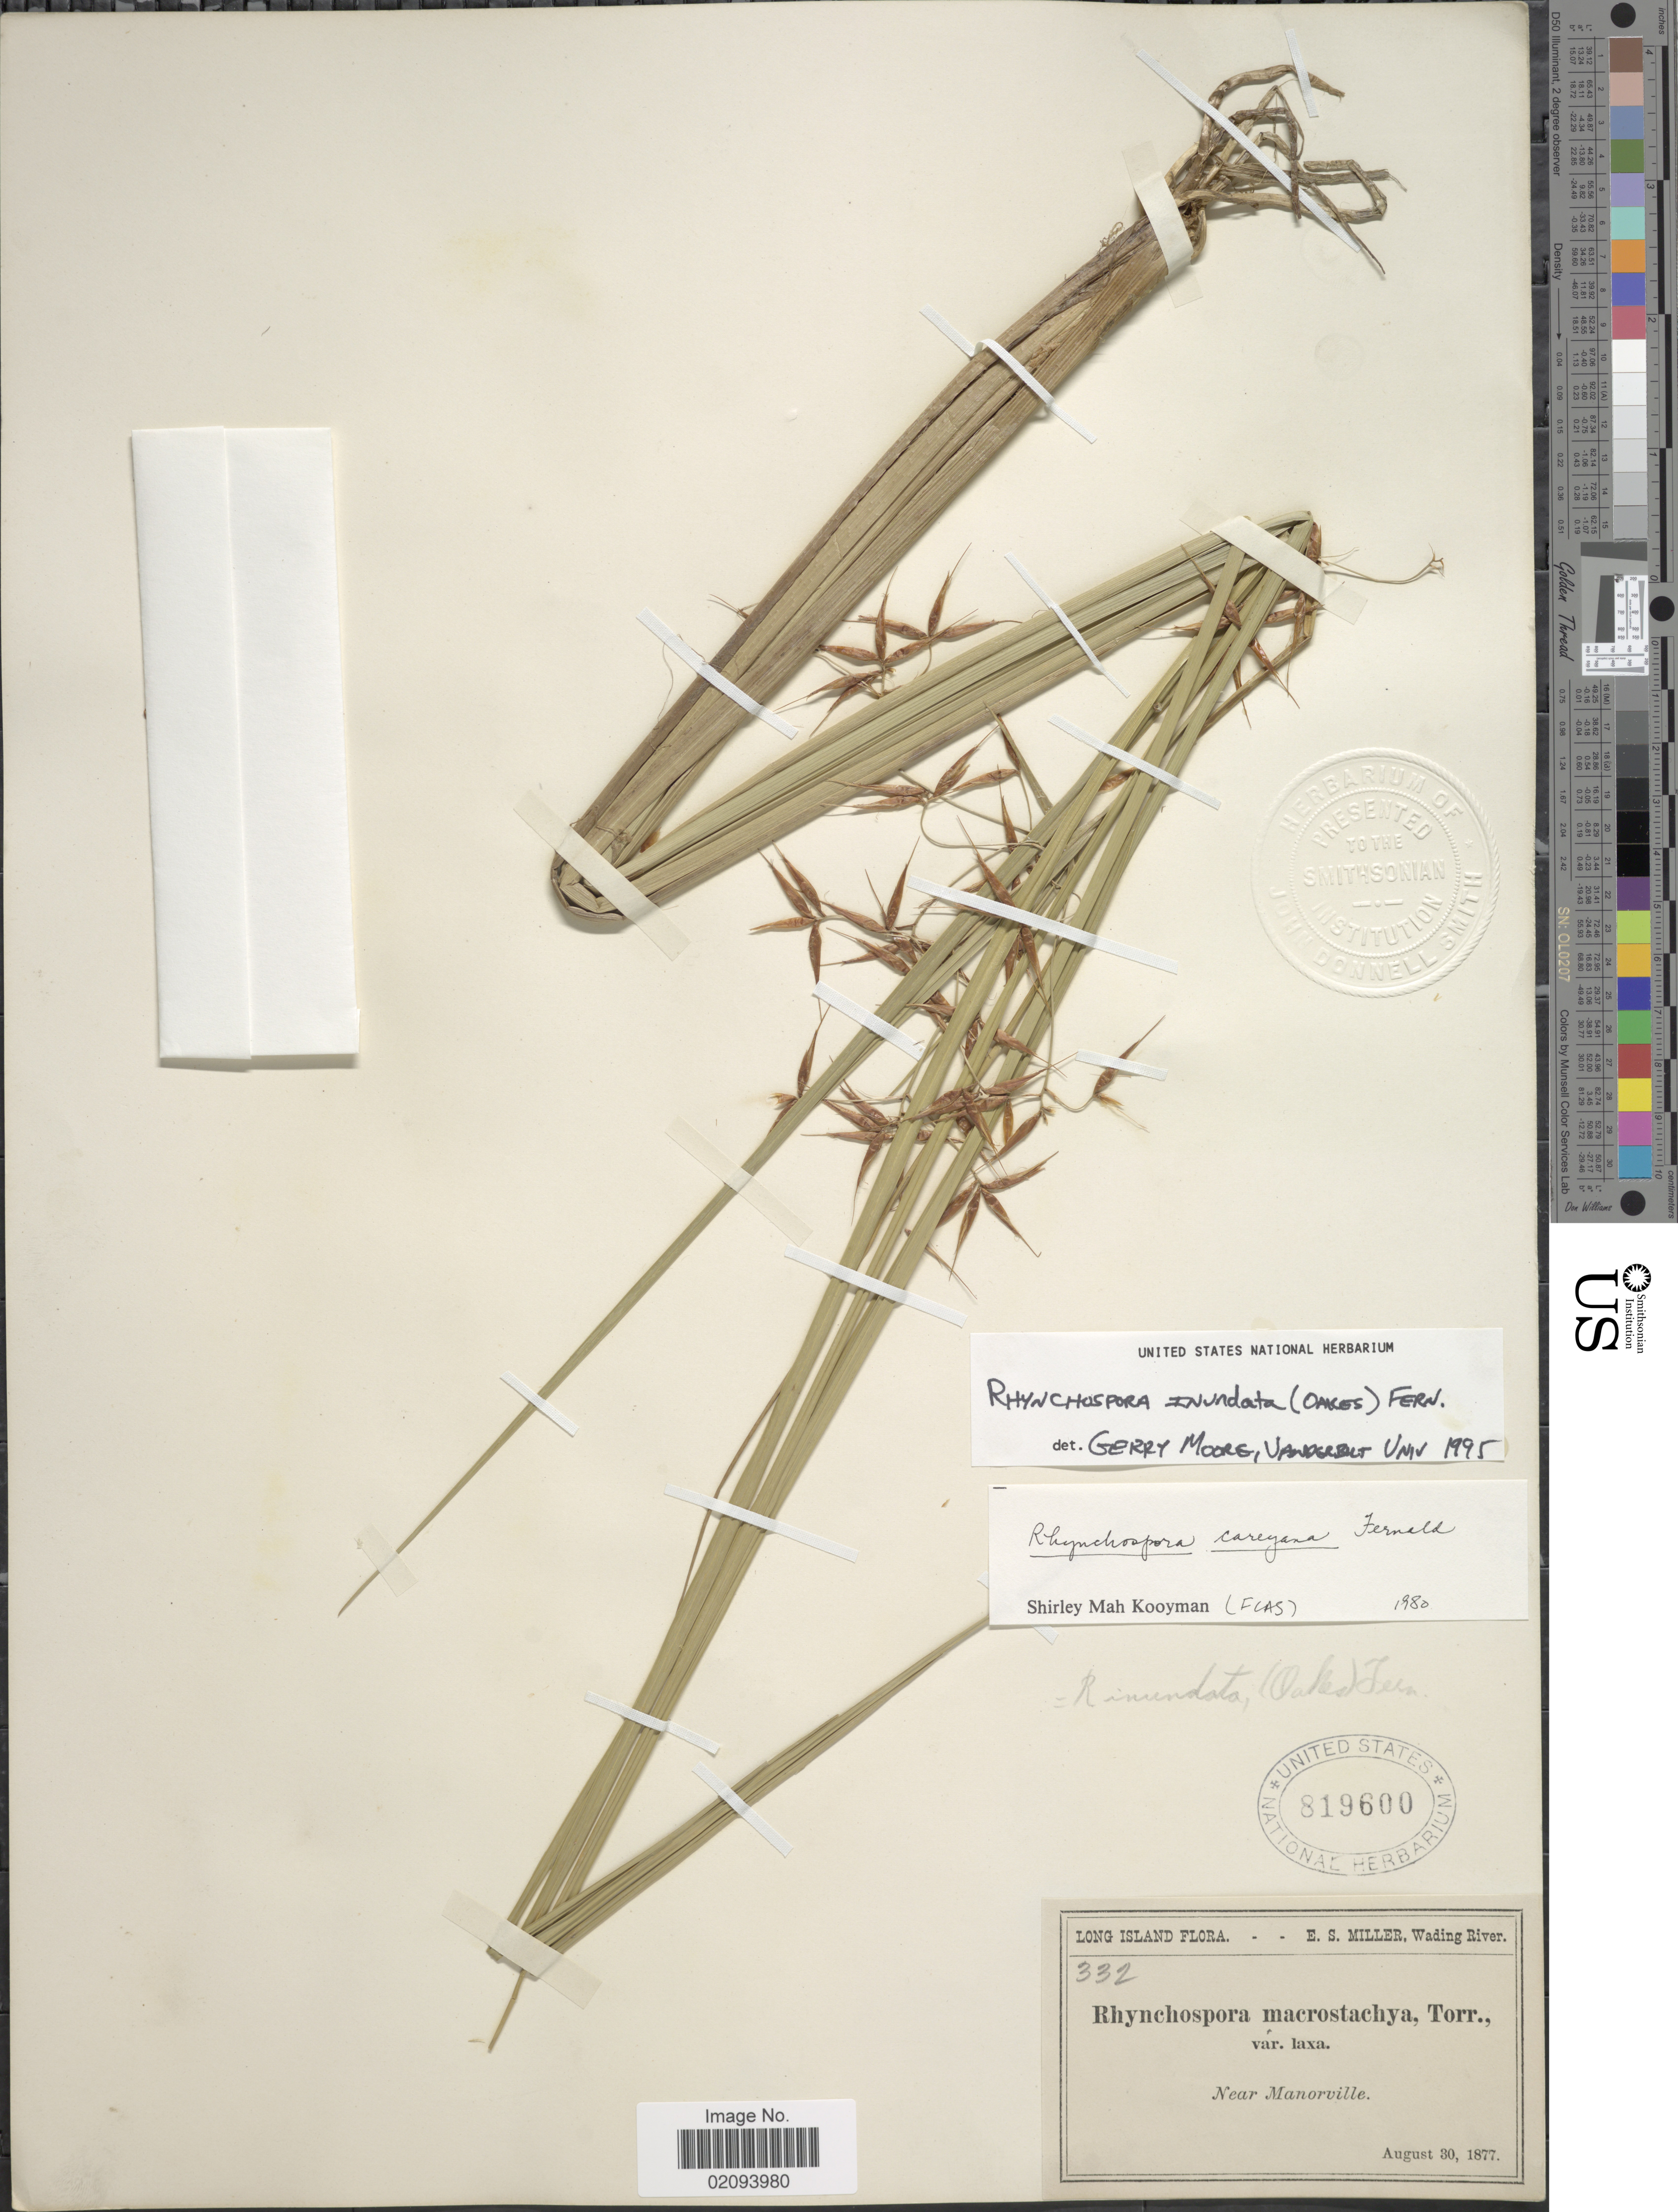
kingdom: Plantae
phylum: Tracheophyta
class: Liliopsida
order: Poales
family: Cyperaceae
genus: Rhynchospora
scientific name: Rhynchospora inundata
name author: (Oakes) Fernald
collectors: E. S. Miller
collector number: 332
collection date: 1877-08-30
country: United States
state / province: New York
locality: Long Island. Near Manorville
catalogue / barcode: US 819600